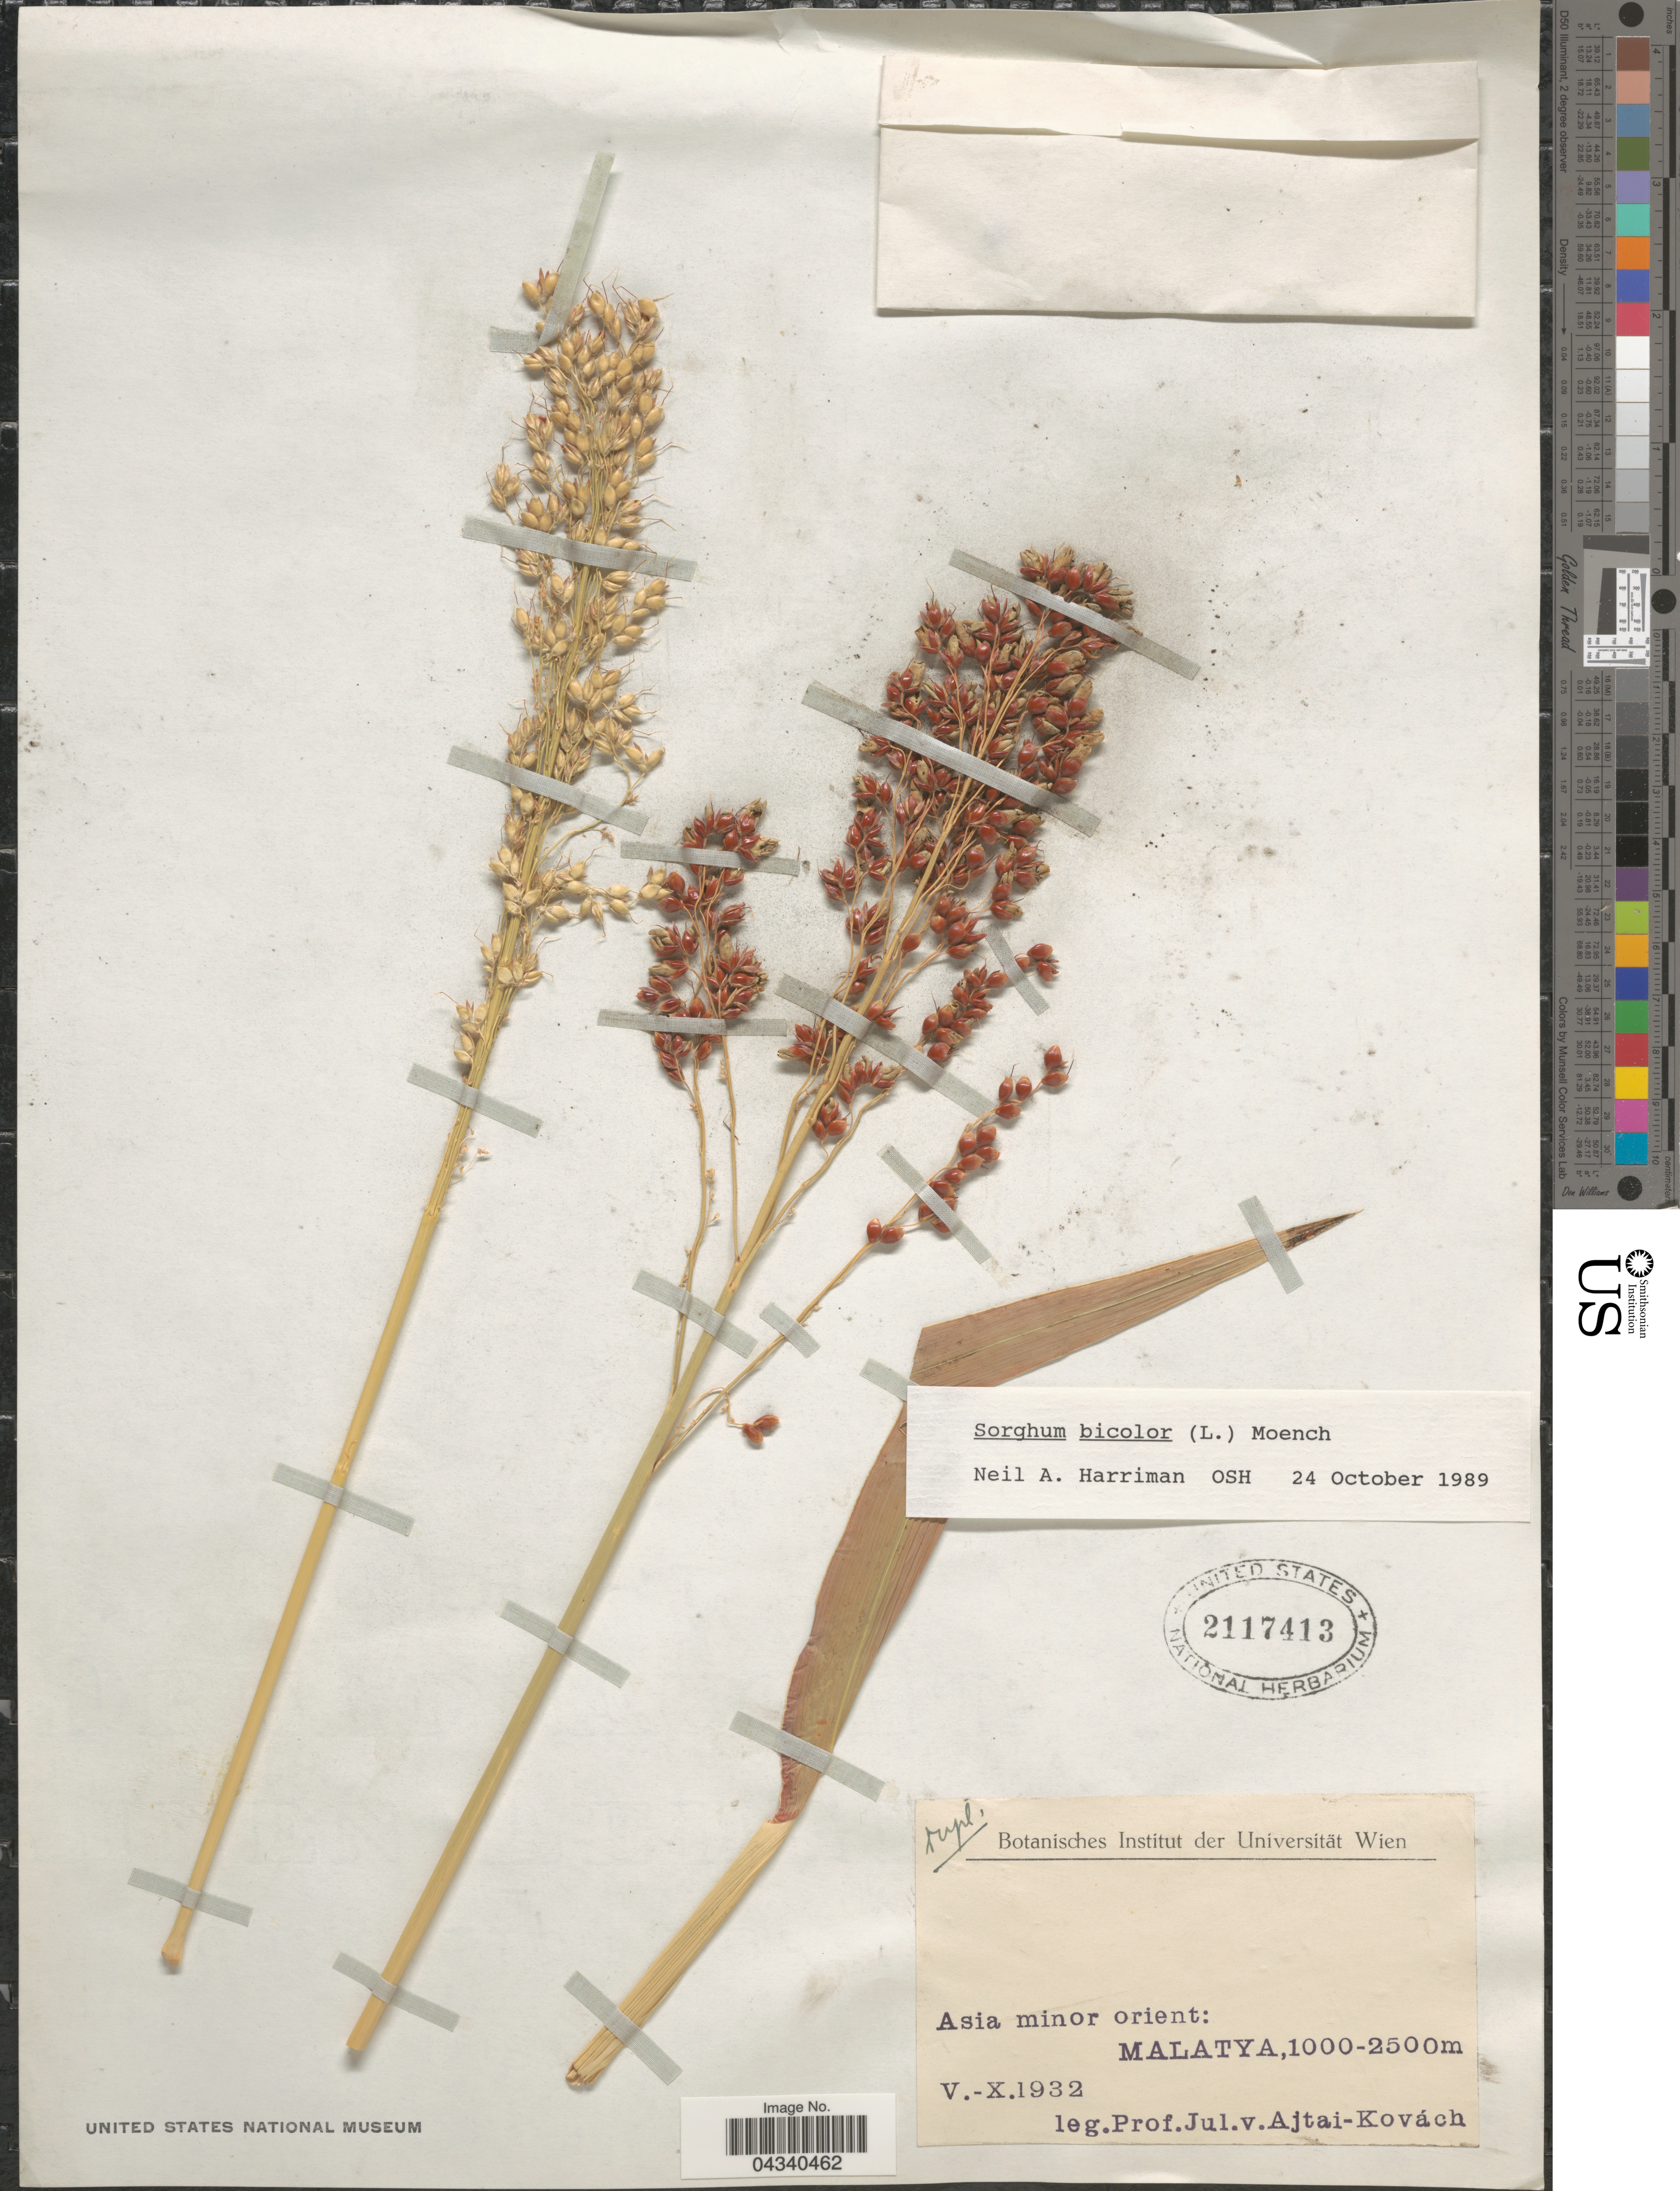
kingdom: Plantae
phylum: Tracheophyta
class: Liliopsida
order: Poales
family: Poaceae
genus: Sorghum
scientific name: Sorghum bicolor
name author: (L.) Moench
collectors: J. Ajtai-Kovách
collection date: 1932-05/1932-10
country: Turkey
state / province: Malatya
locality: Asia minor orient: Malatya.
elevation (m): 1000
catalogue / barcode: US 2117413